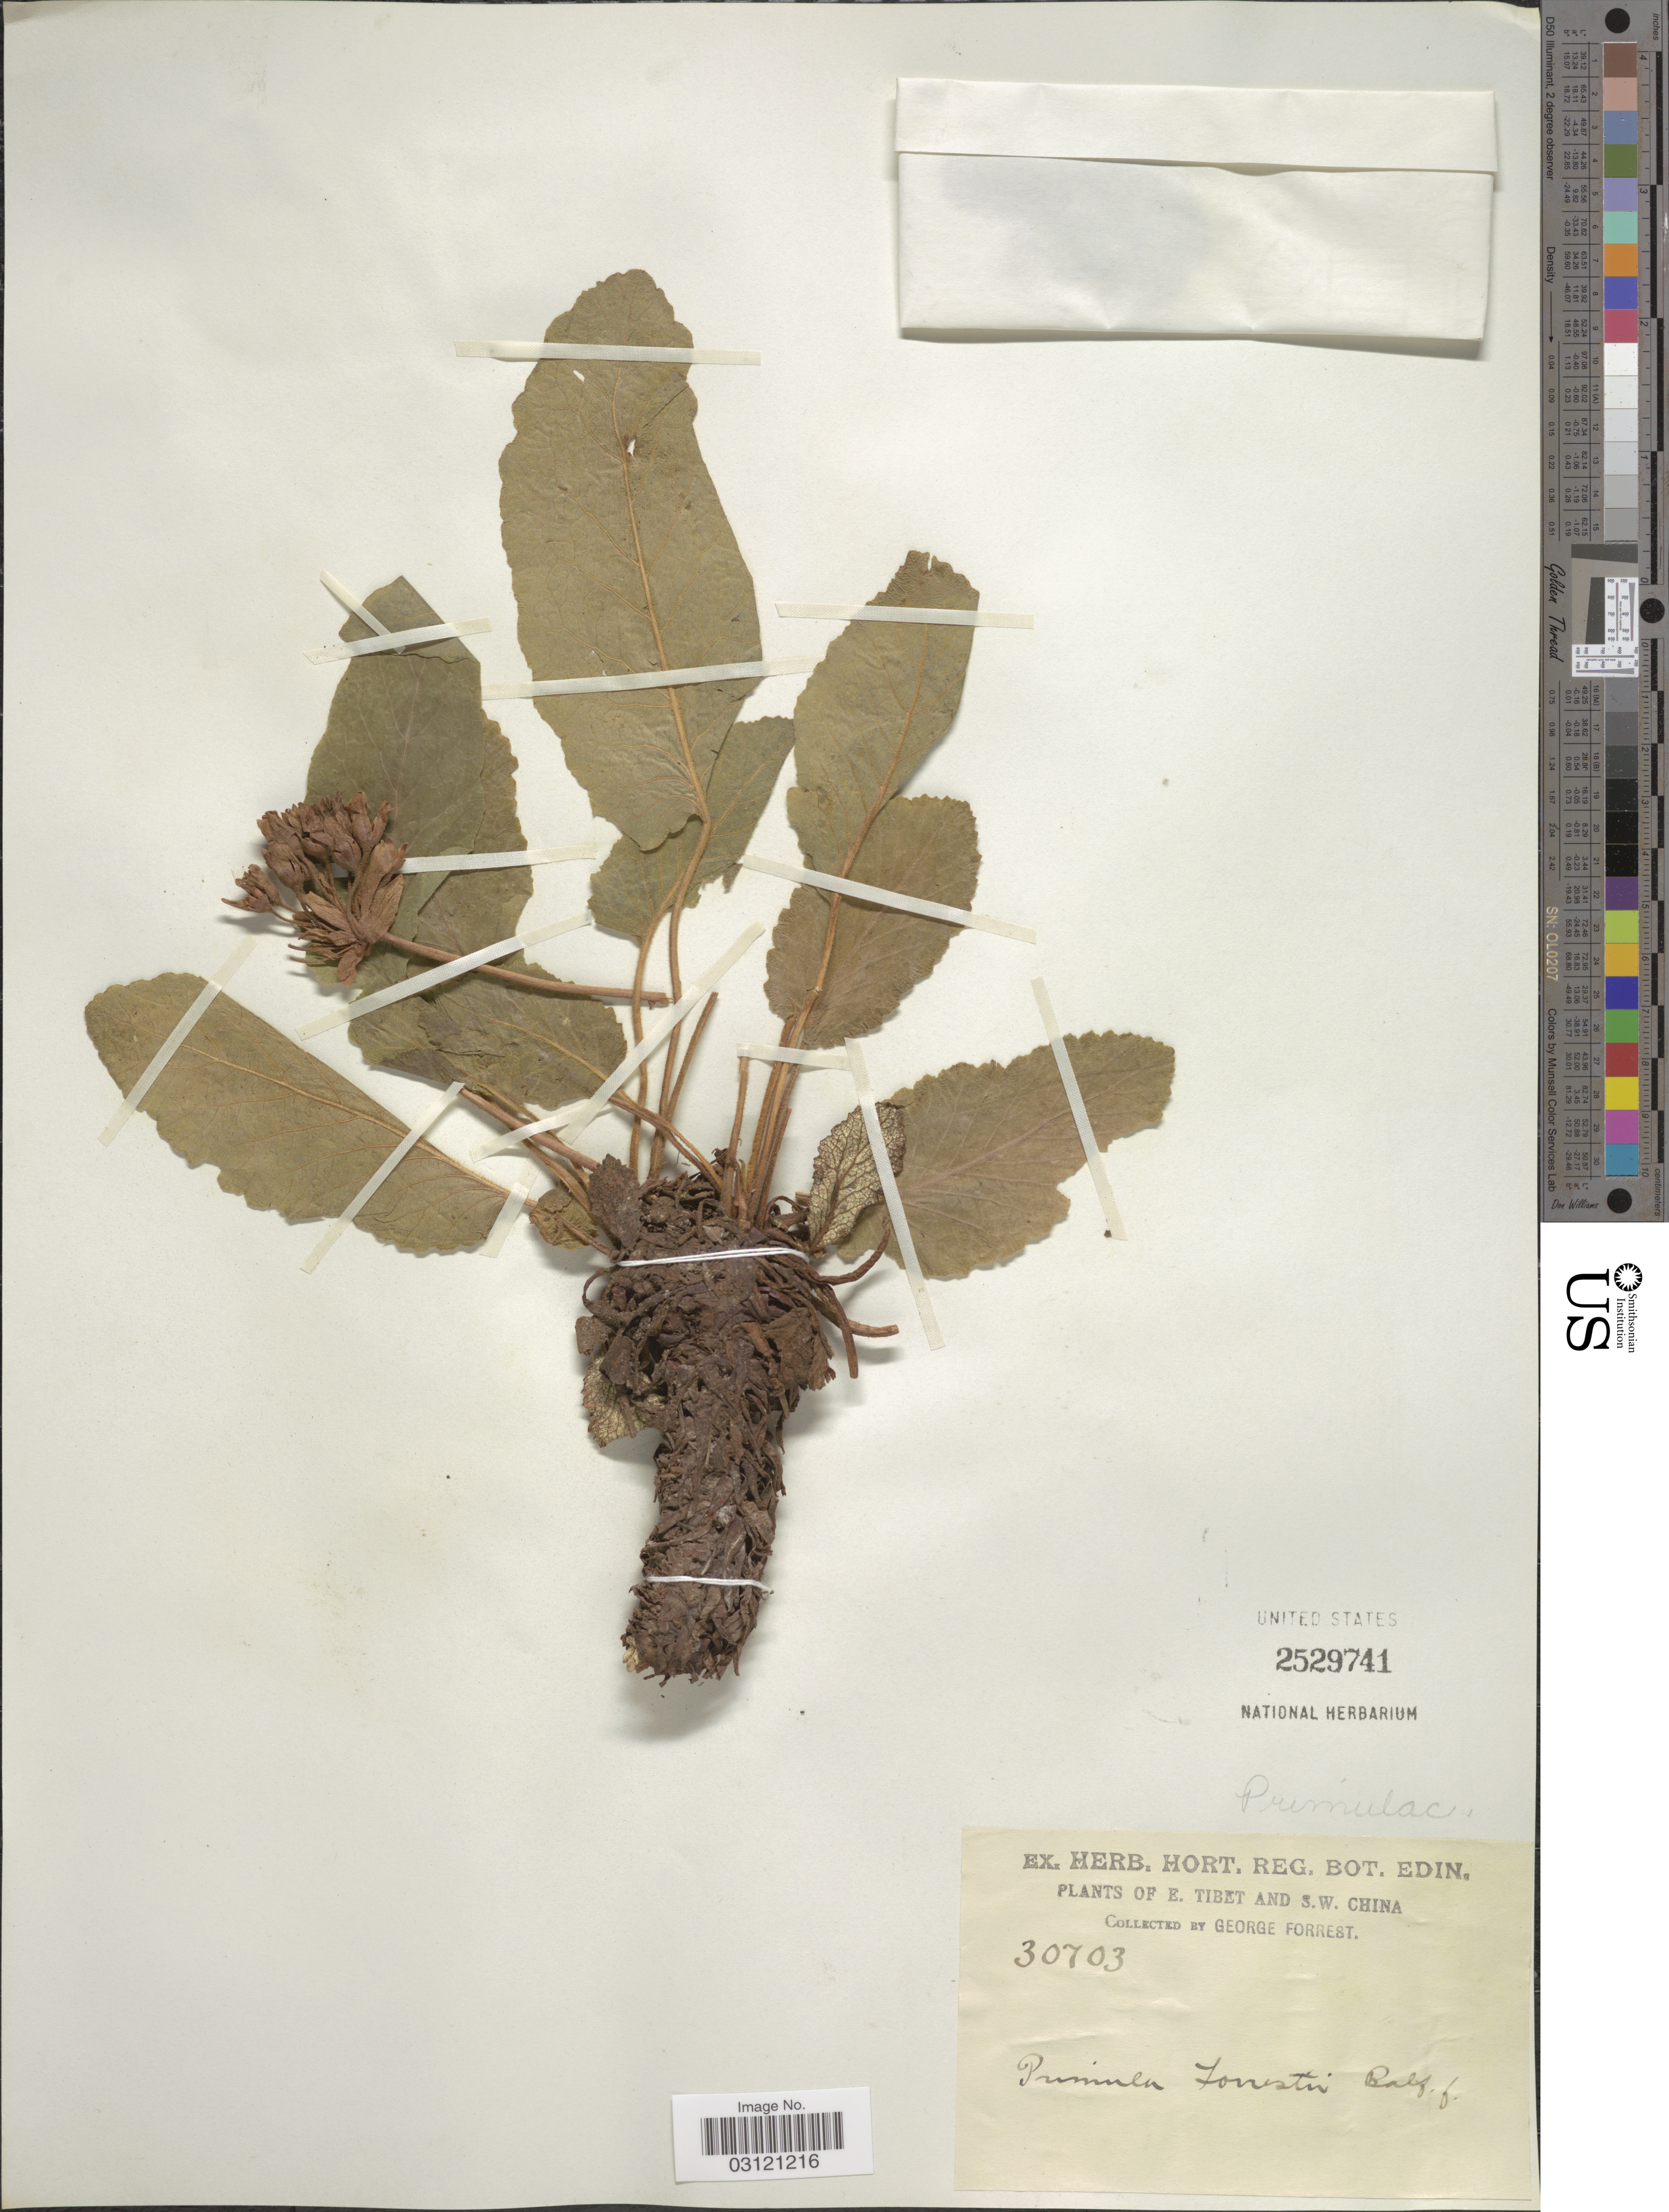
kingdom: Plantae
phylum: Tracheophyta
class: Magnoliopsida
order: Ericales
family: Primulaceae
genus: Primula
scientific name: Primula forrestii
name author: Balf. f. in Forrest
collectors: G. Forrest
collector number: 30703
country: China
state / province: Xizang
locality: E. Tibet and S.W. China.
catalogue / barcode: US 2529741